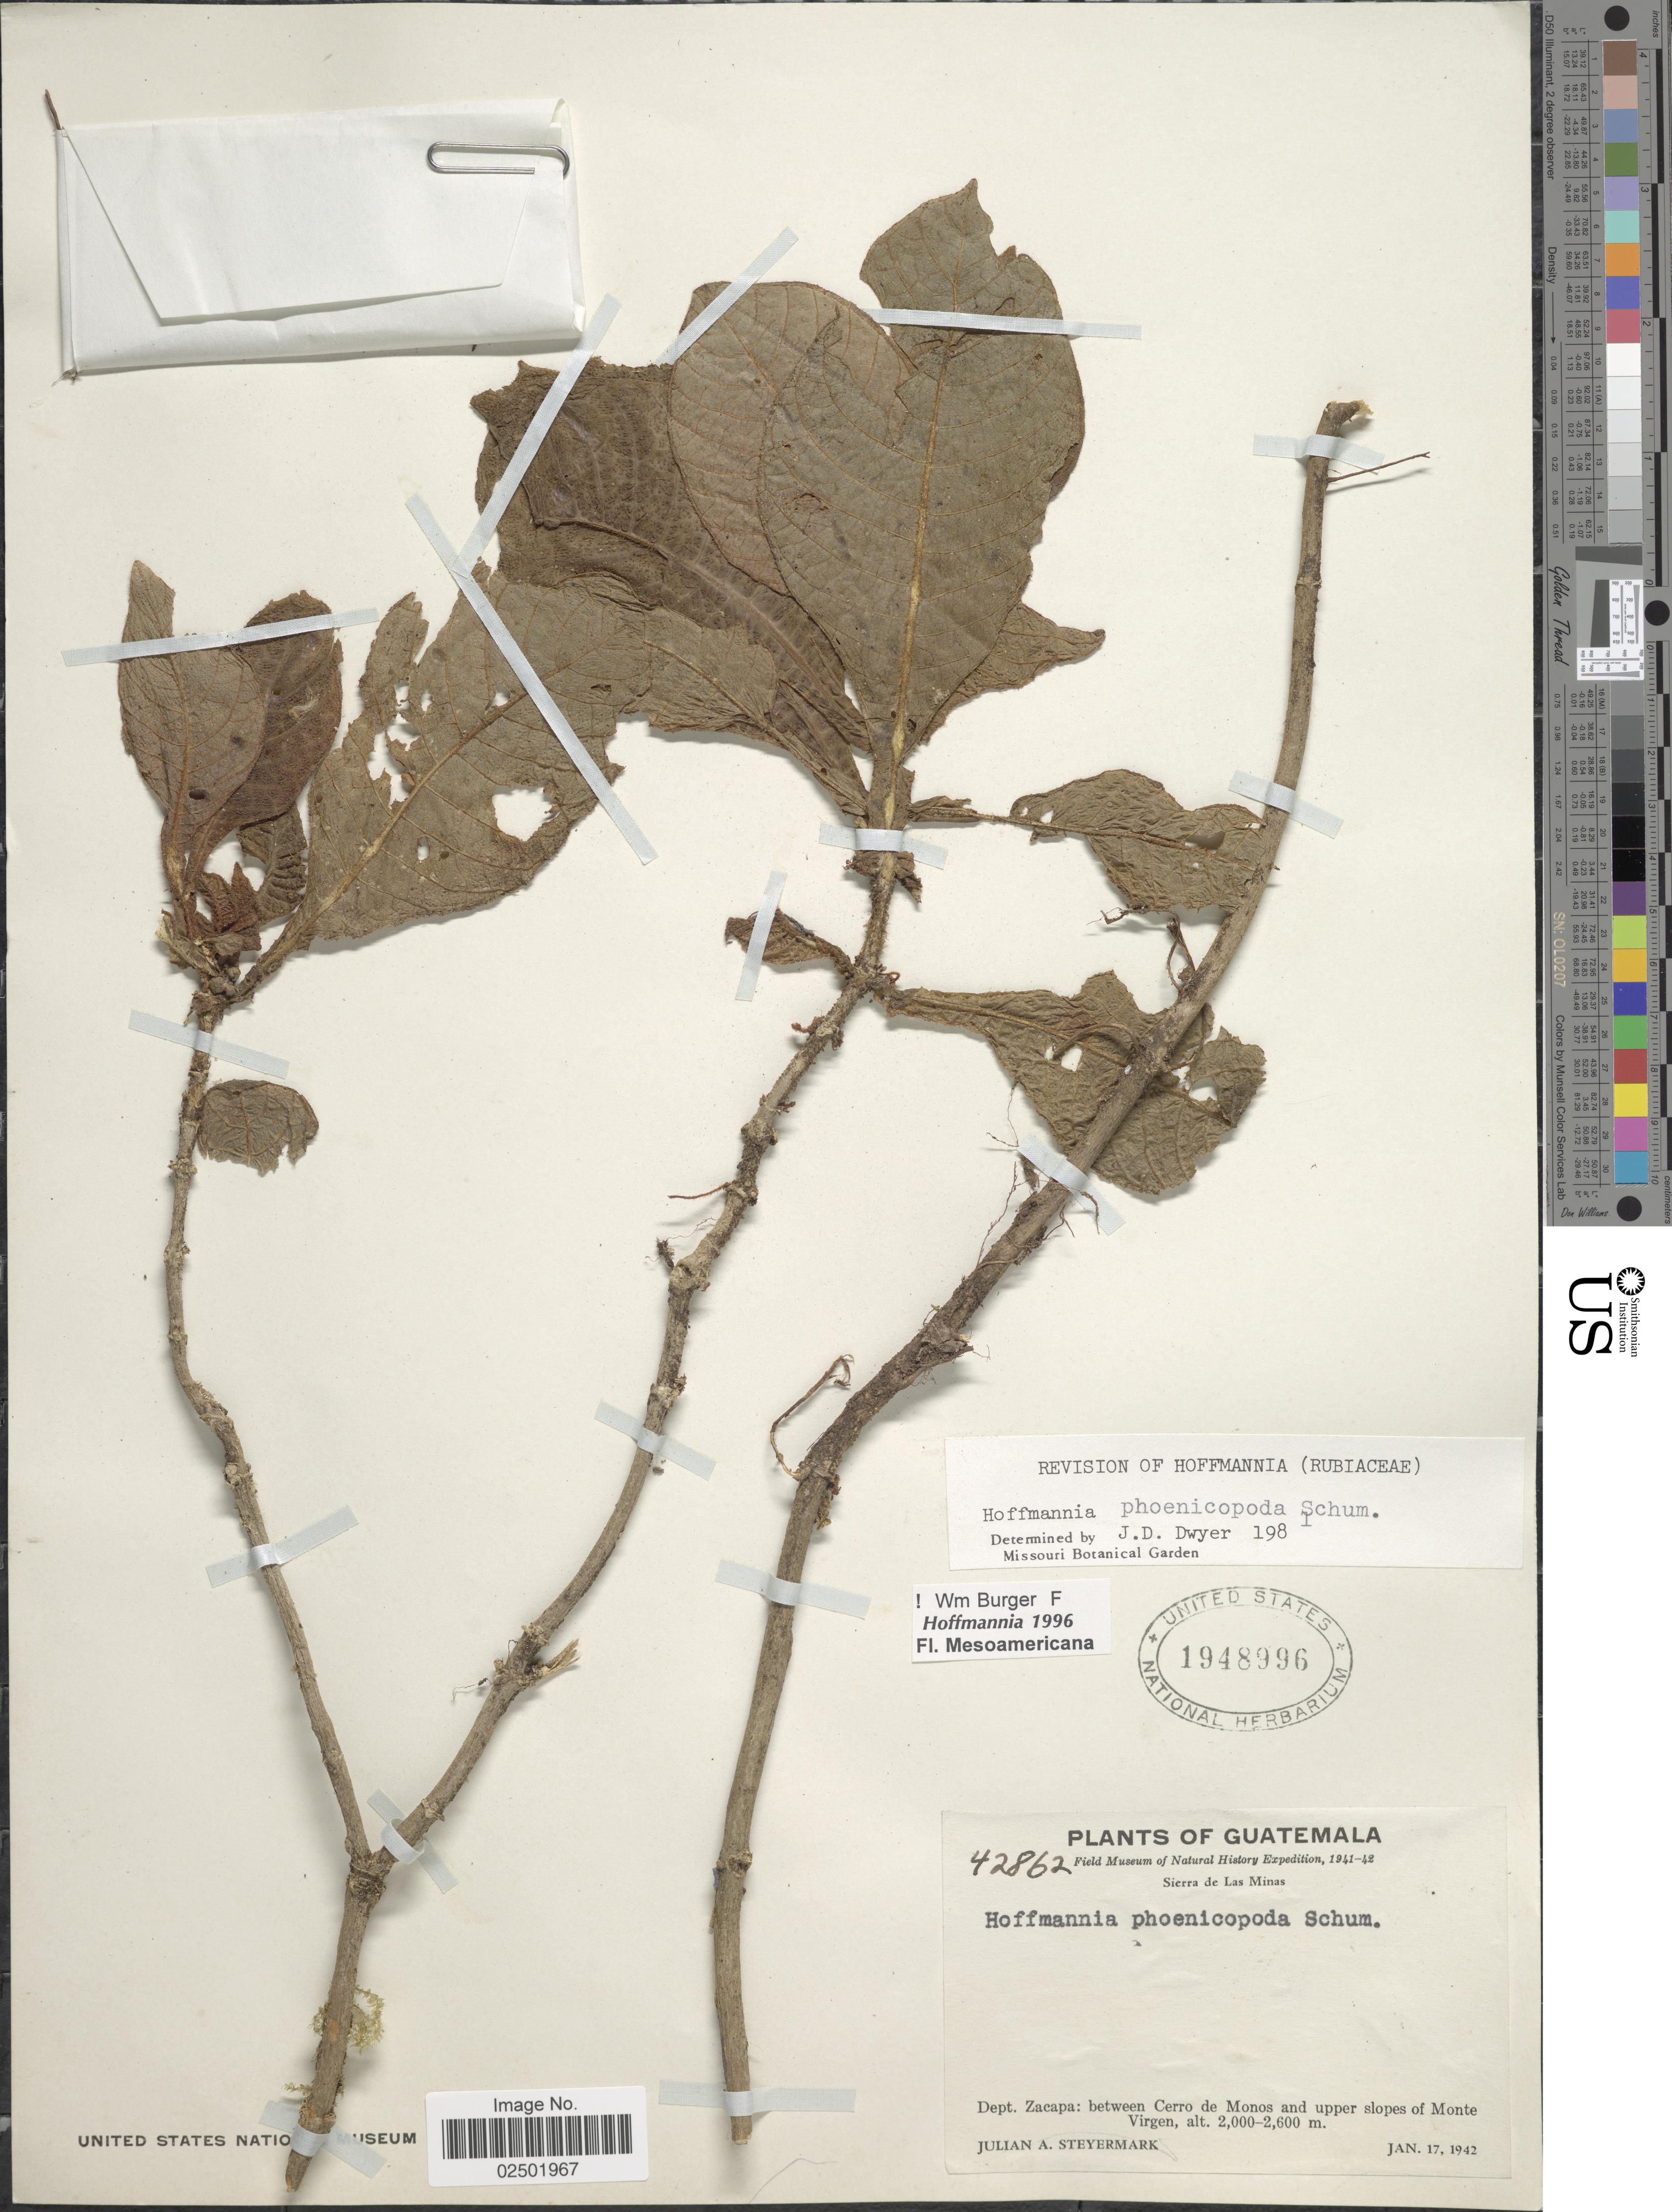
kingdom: Plantae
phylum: Tracheophyta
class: Magnoliopsida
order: Gentianales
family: Rubiaceae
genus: Hoffmannia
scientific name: Hoffmannia phoenicopoda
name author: K. Schum.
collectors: J. Steyermark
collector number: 42862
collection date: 1942-01-17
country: Guatemala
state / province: Zacapa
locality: Sierra de Las Minas. between Cerro de Monos and upper slopes of Monte Virgen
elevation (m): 2000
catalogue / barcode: US 1948996